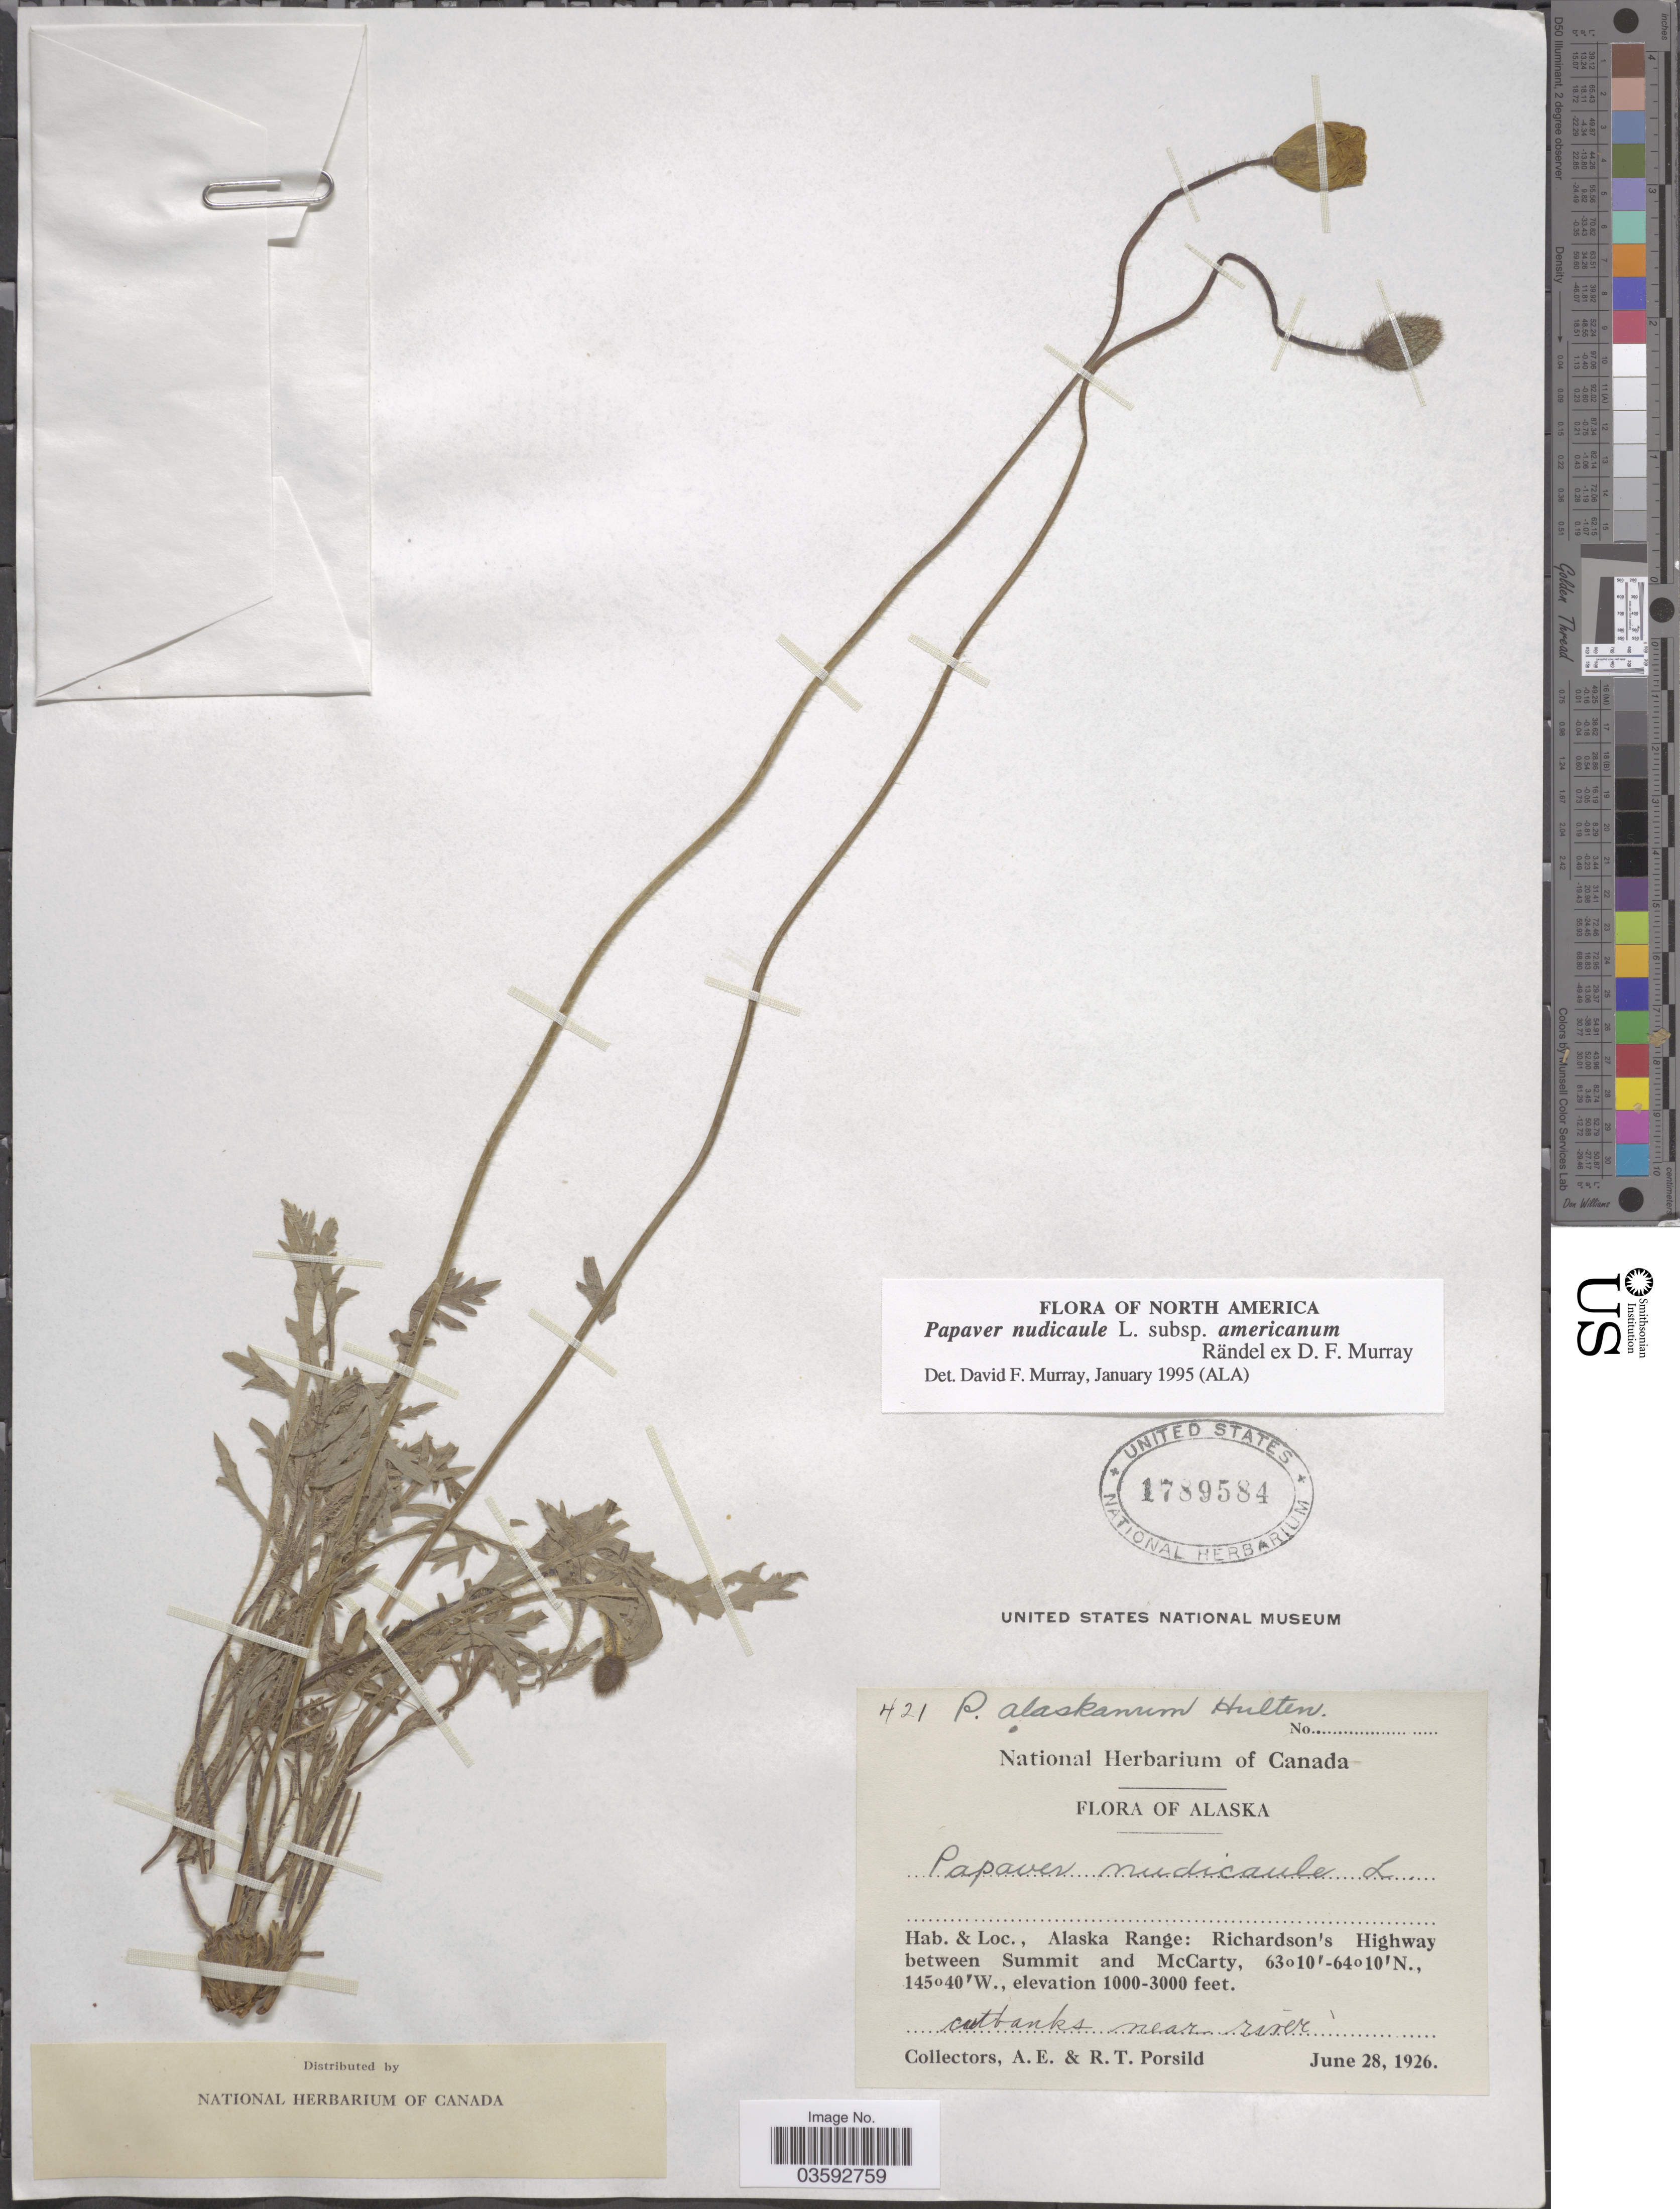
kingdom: Plantae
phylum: Tracheophyta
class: Magnoliopsida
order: Ranunculales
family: Papaveraceae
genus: Papaver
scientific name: Papaver nudicaule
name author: L.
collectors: A. E. Porsild & R. T. Porsild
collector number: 421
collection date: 1926-06-28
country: United States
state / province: Alaska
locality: Alaska Range: Richardson's Highway between Summit and McCarty.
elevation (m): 305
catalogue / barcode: US 1789584